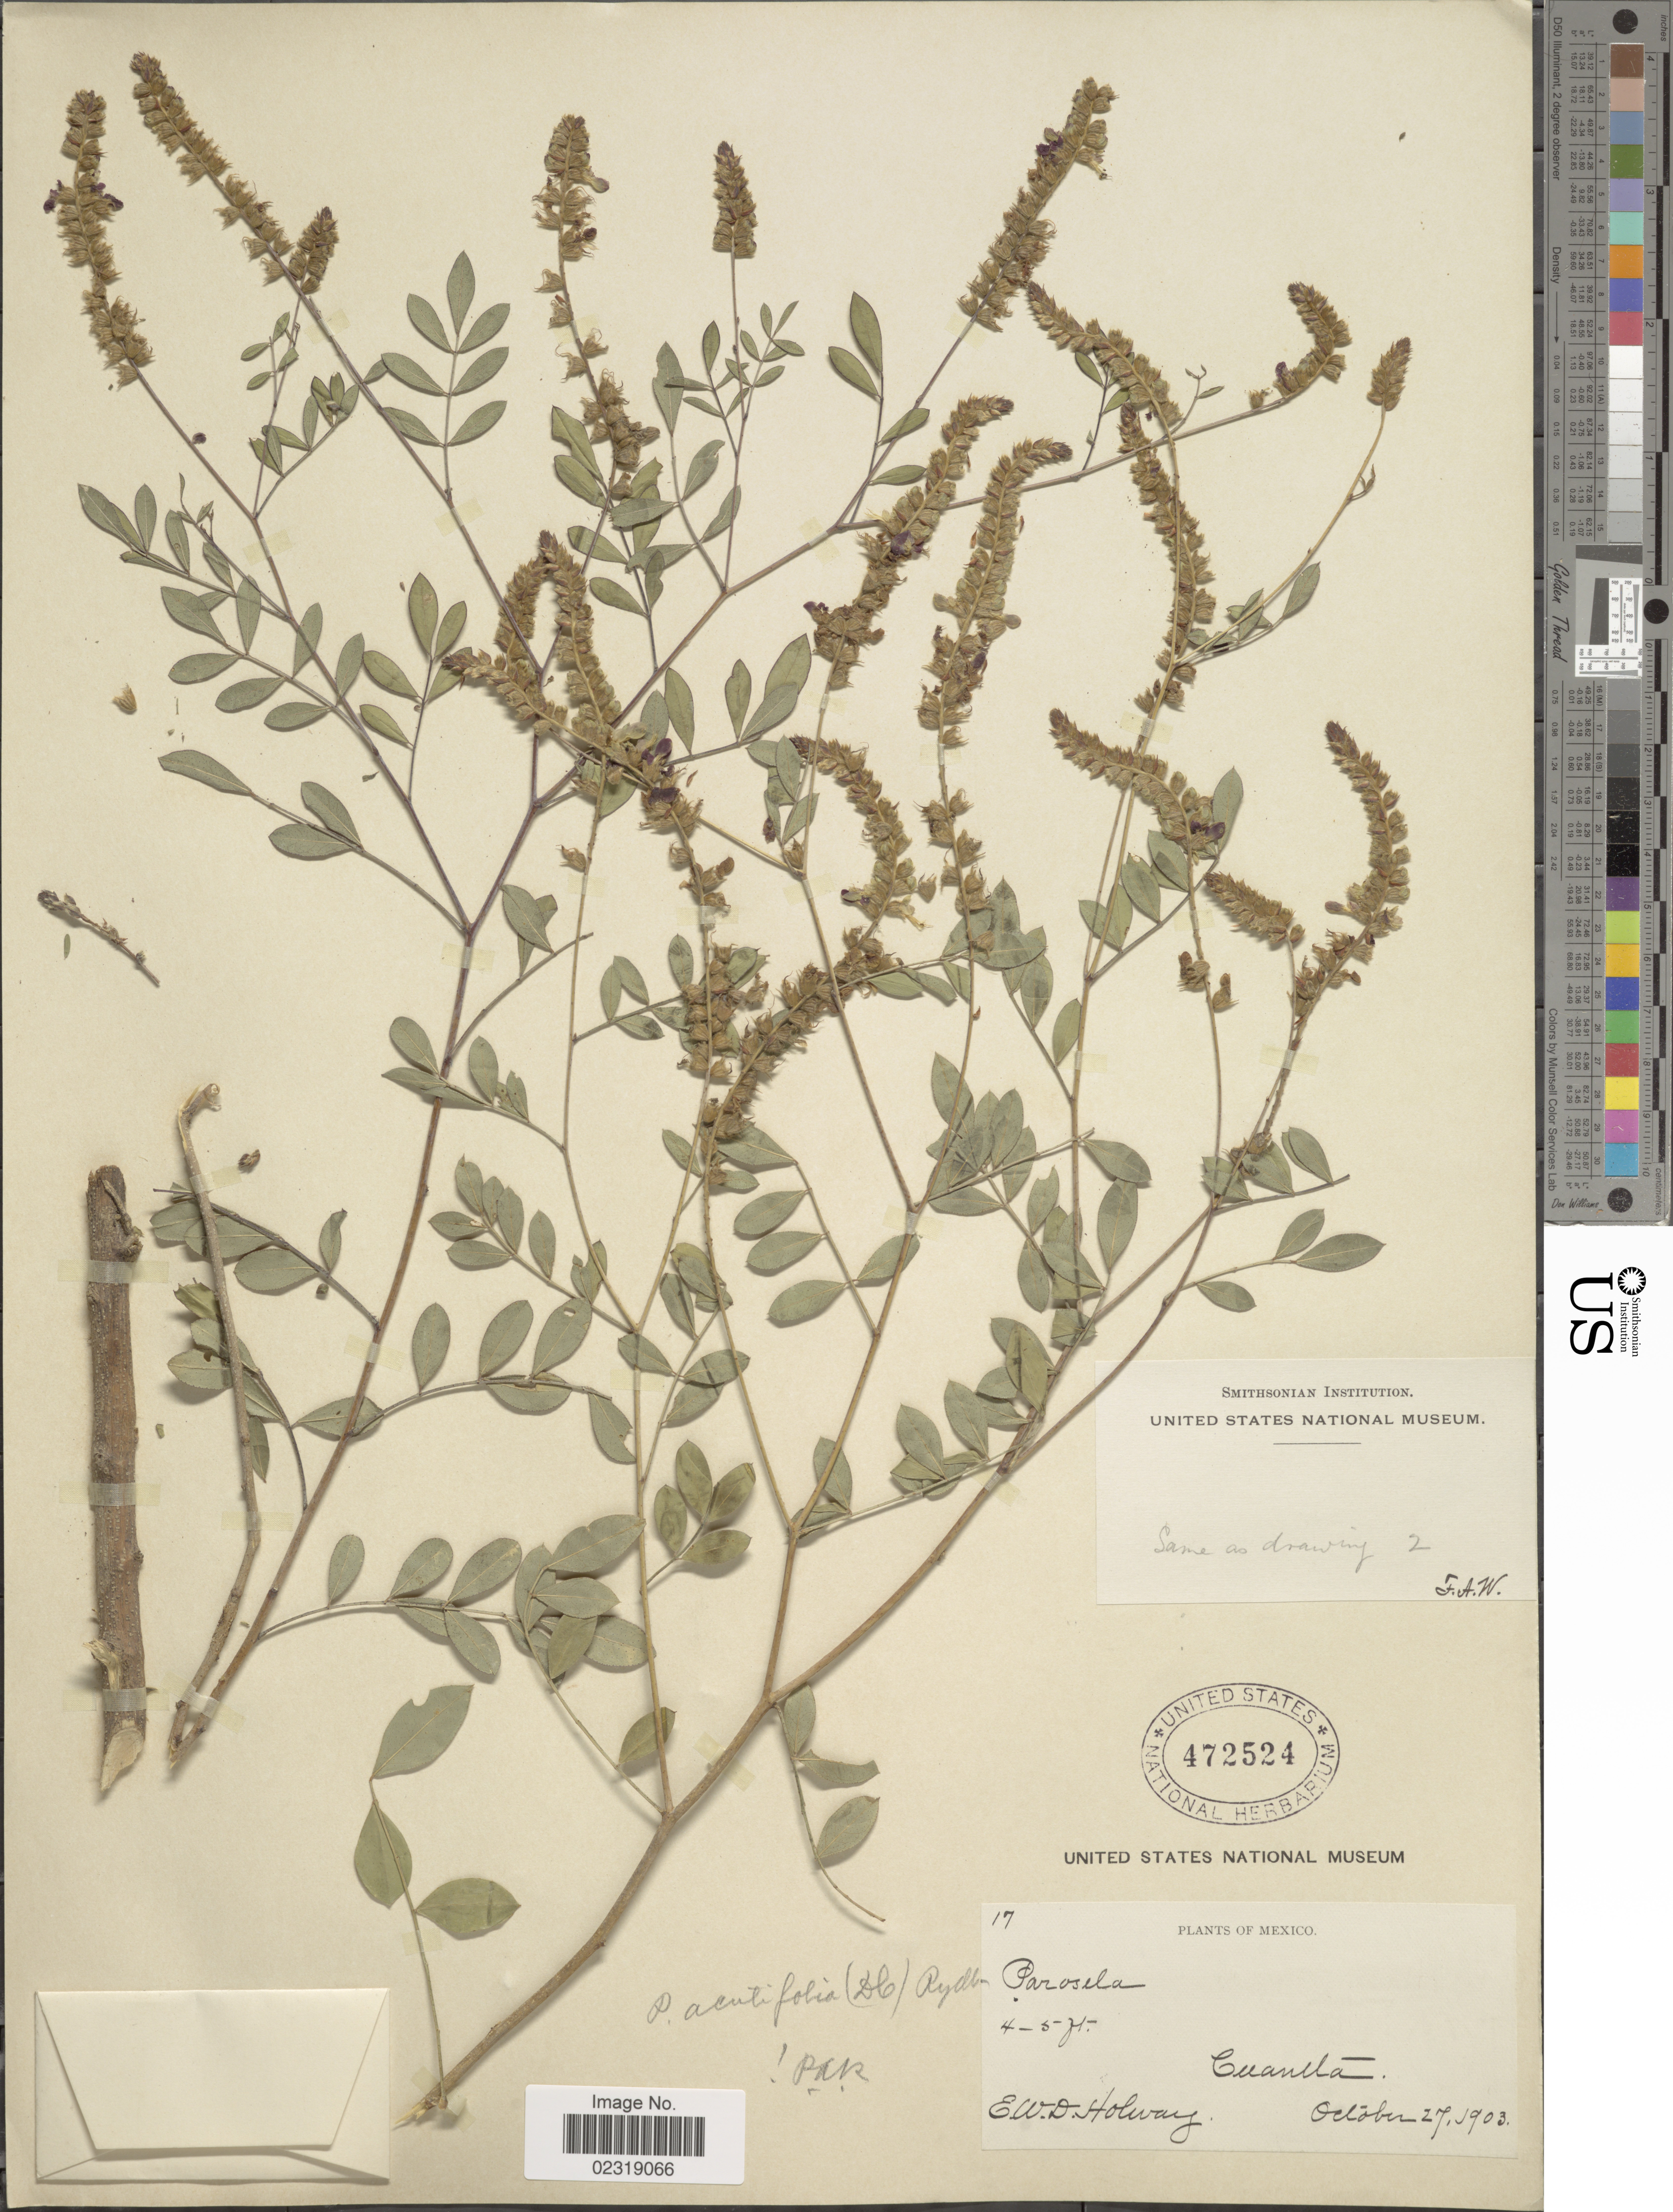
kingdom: Plantae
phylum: Tracheophyta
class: Magnoliopsida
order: Fabales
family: Fabaceae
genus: Dalea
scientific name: Dalea cliffortiana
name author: Willd.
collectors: E. W. D. Holway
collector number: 17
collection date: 1903-10-27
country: Mexico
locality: Cuantla.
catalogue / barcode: US 472524